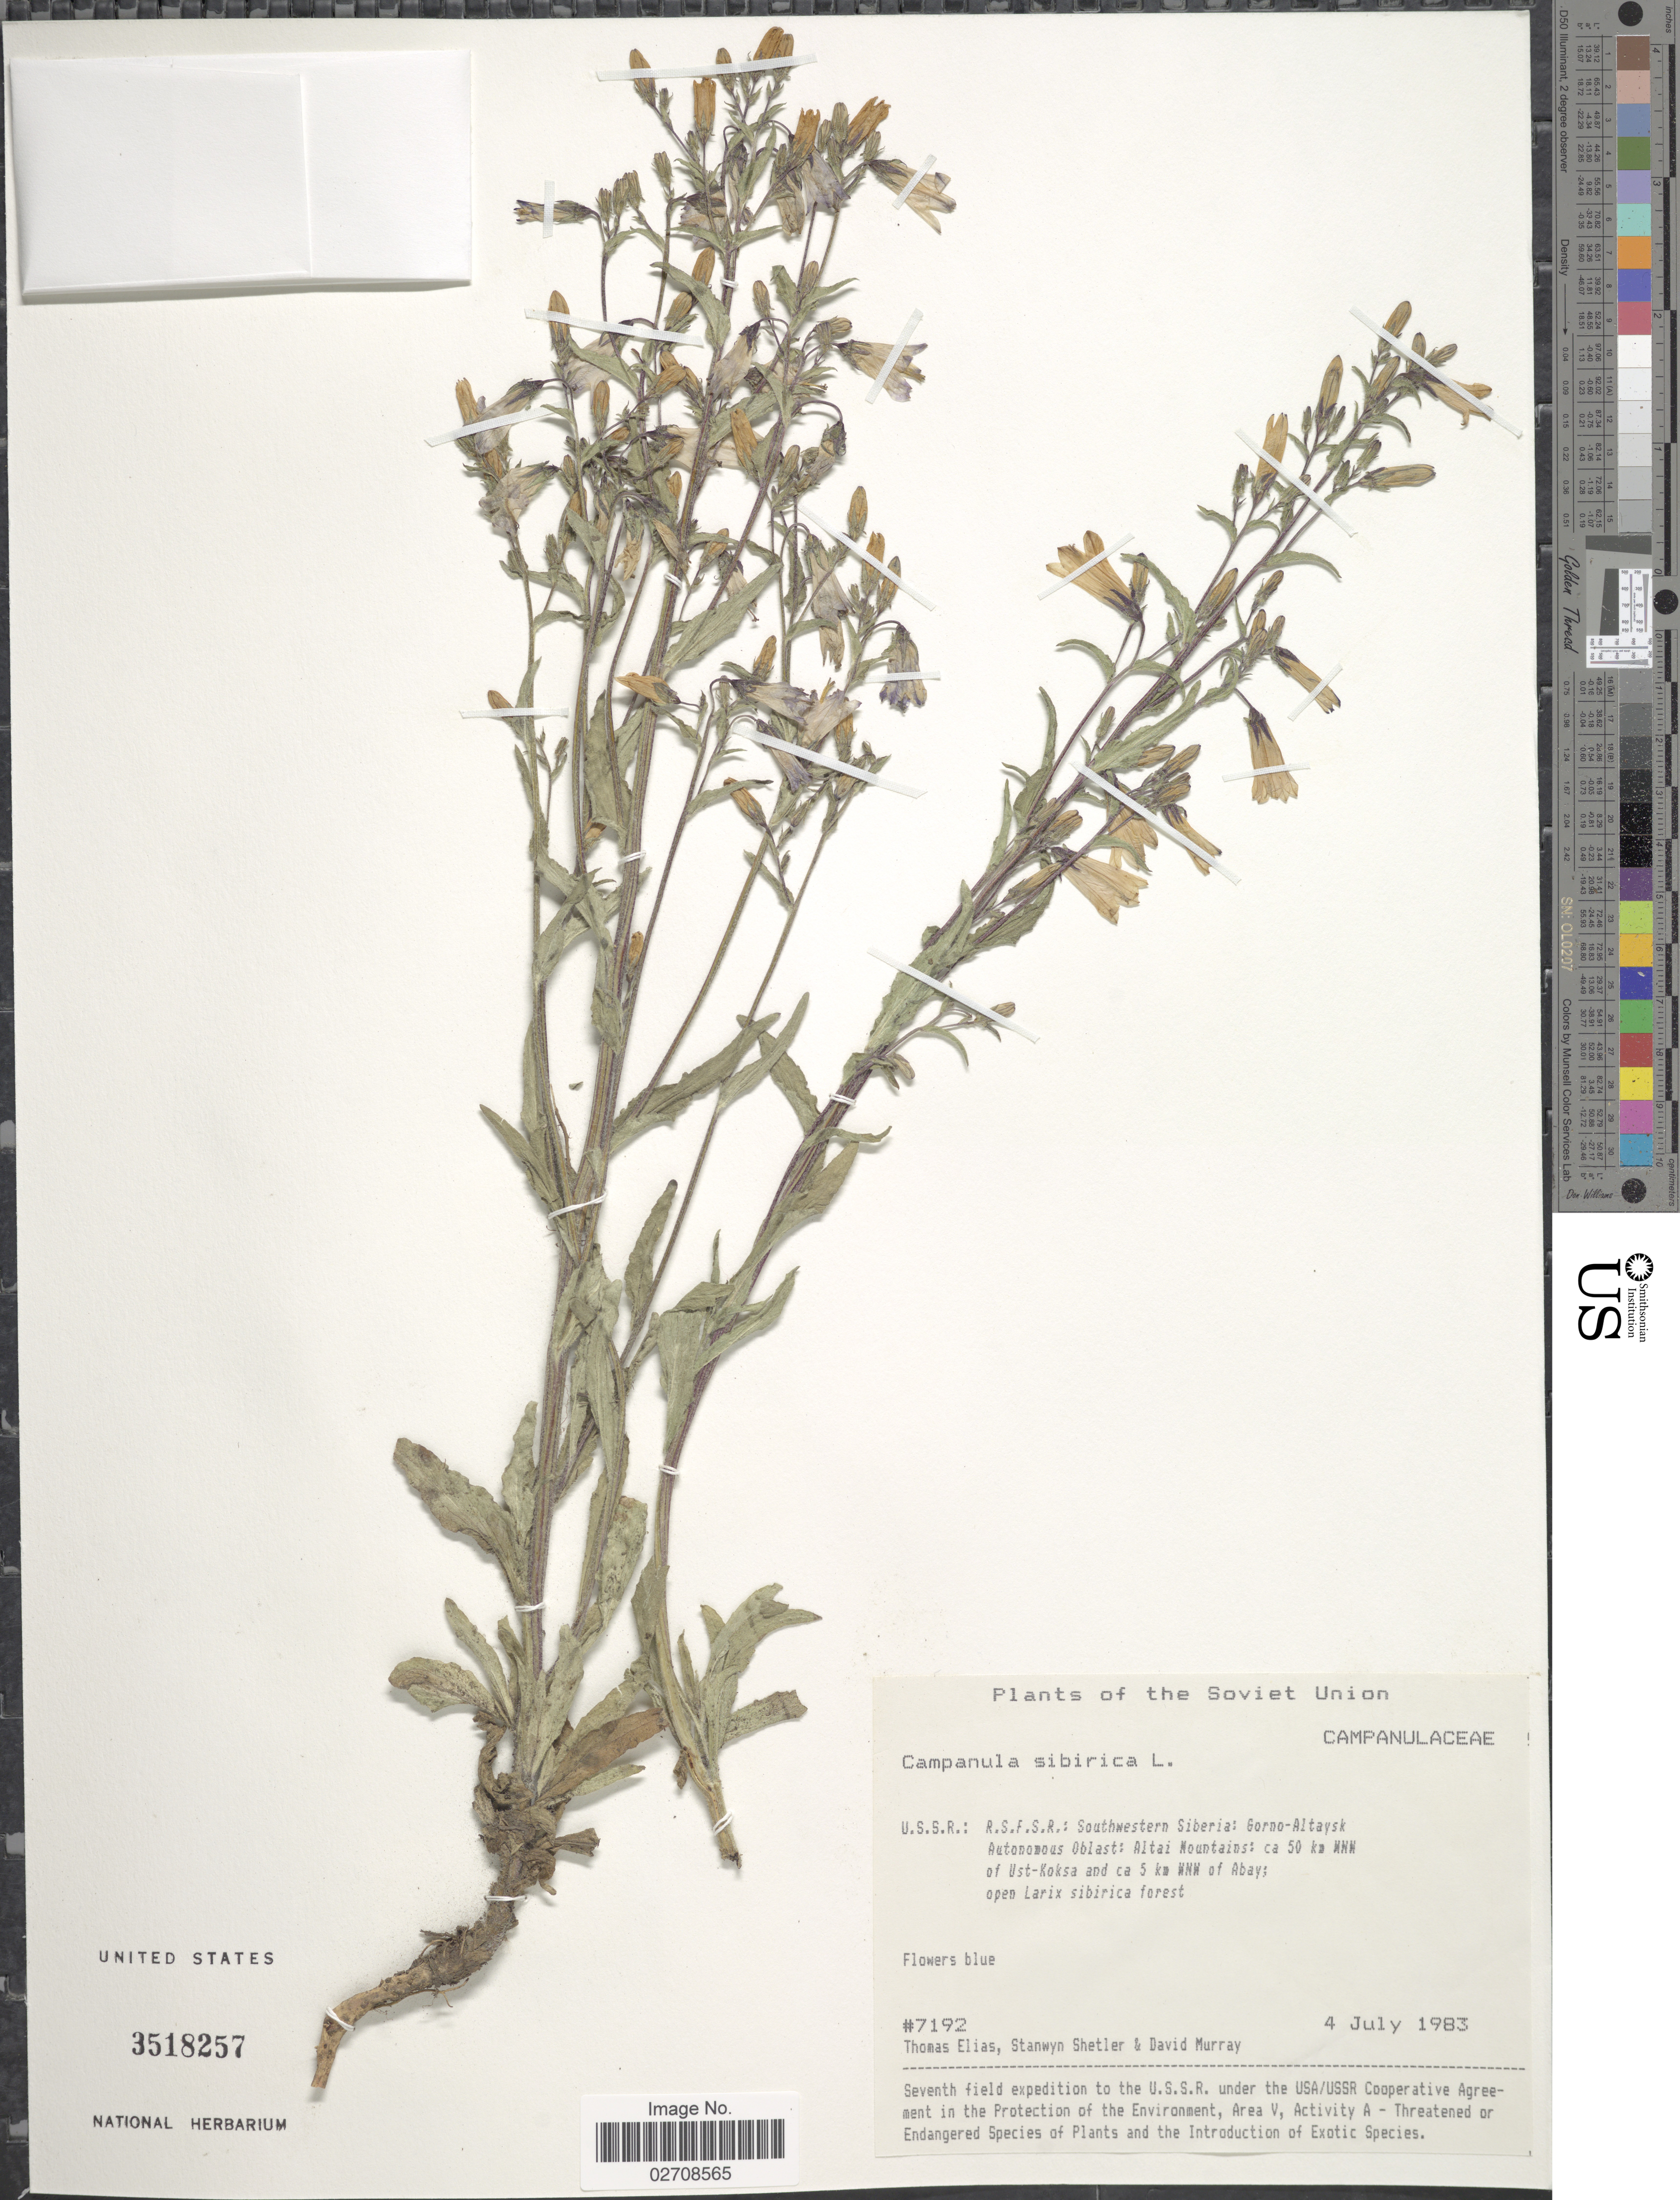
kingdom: Plantae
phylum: Tracheophyta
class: Magnoliopsida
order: Asterales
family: Campanulaceae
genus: Campanula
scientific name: Campanula sibirica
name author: L.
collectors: T. S. Elias, S. Shetler & D. F. Murray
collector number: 7192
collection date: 1983-07-04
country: Russian Federation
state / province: Altai Republic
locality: U.S.S.R: R.S.F.S.R.: Southwestern Siberia: Gorno-Altaysk Autonomous Oblast: Altai Mountains: 50 km NNW of Ust-Koksa and 5 km WNW of Abay, The Soviet Union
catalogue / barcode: US 3518257